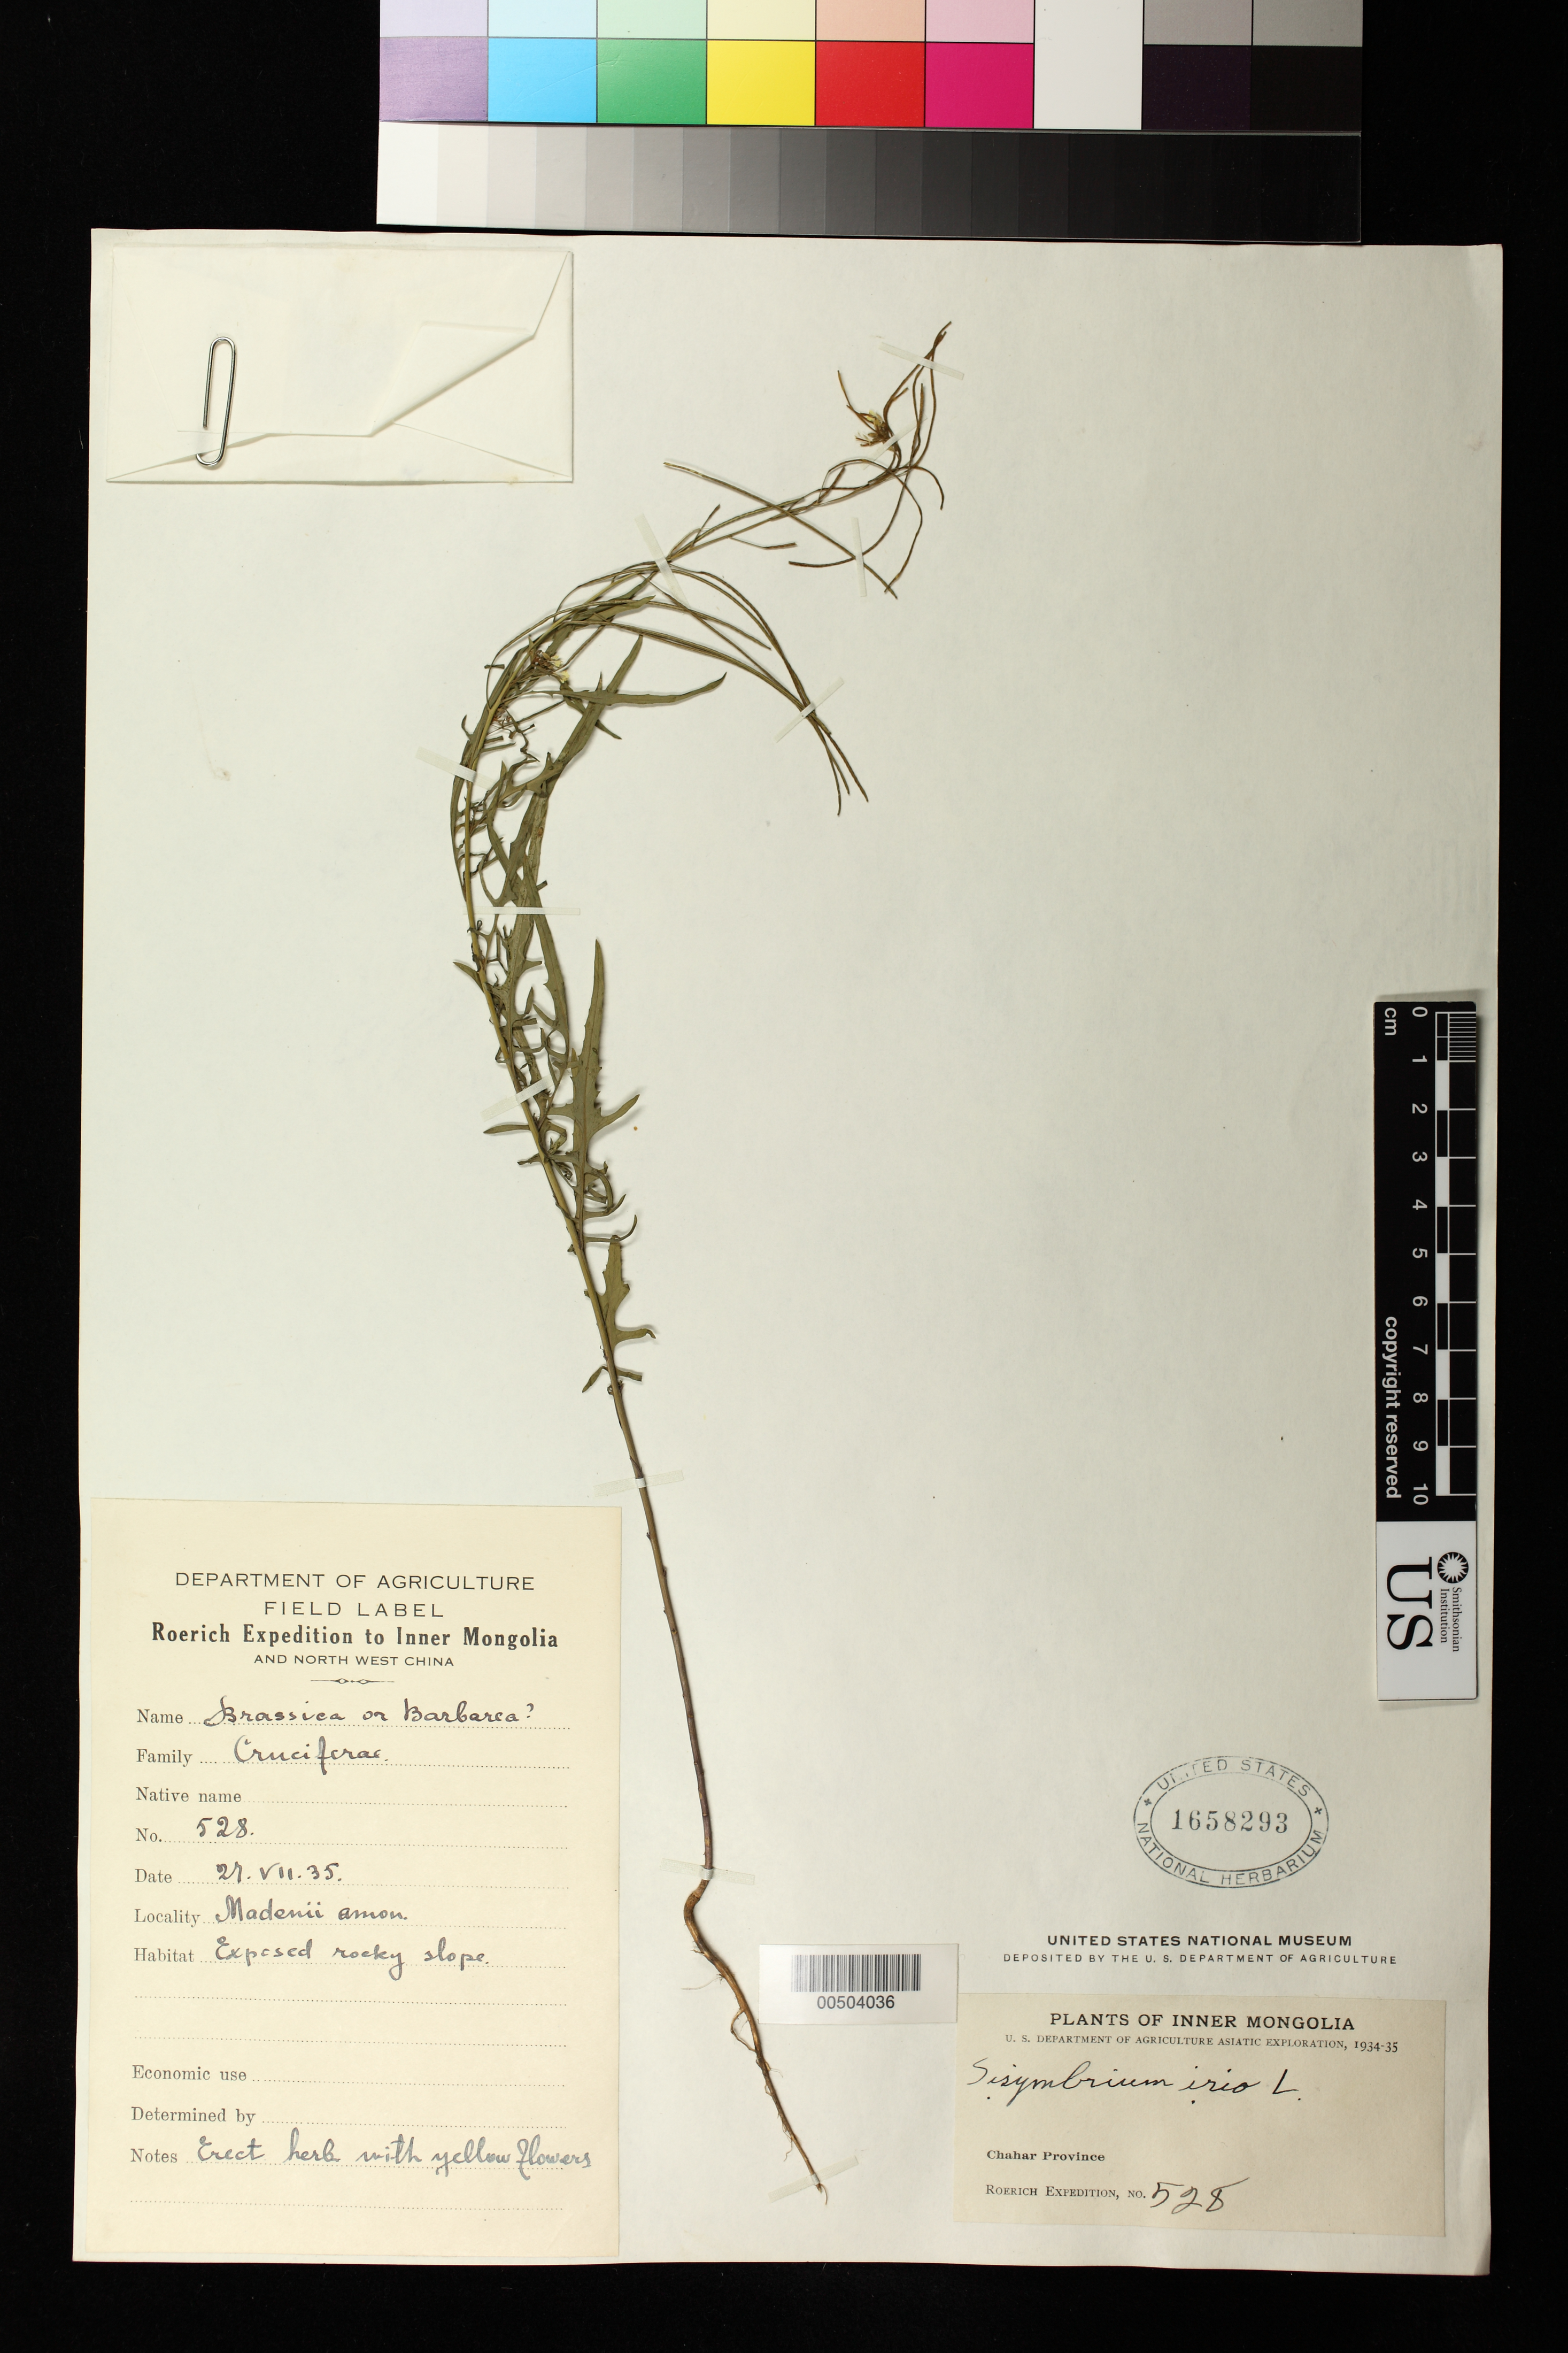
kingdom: Plantae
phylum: Tracheophyta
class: Magnoliopsida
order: Brassicales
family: Brassicaceae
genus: Sisymbrium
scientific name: Sisymbrium irio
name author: L.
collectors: N. Roerich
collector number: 528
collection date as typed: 27 Jul 1935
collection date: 1935-07-27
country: China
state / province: Nei Monggol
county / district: Chahar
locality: Madenii amon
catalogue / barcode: US 1658293